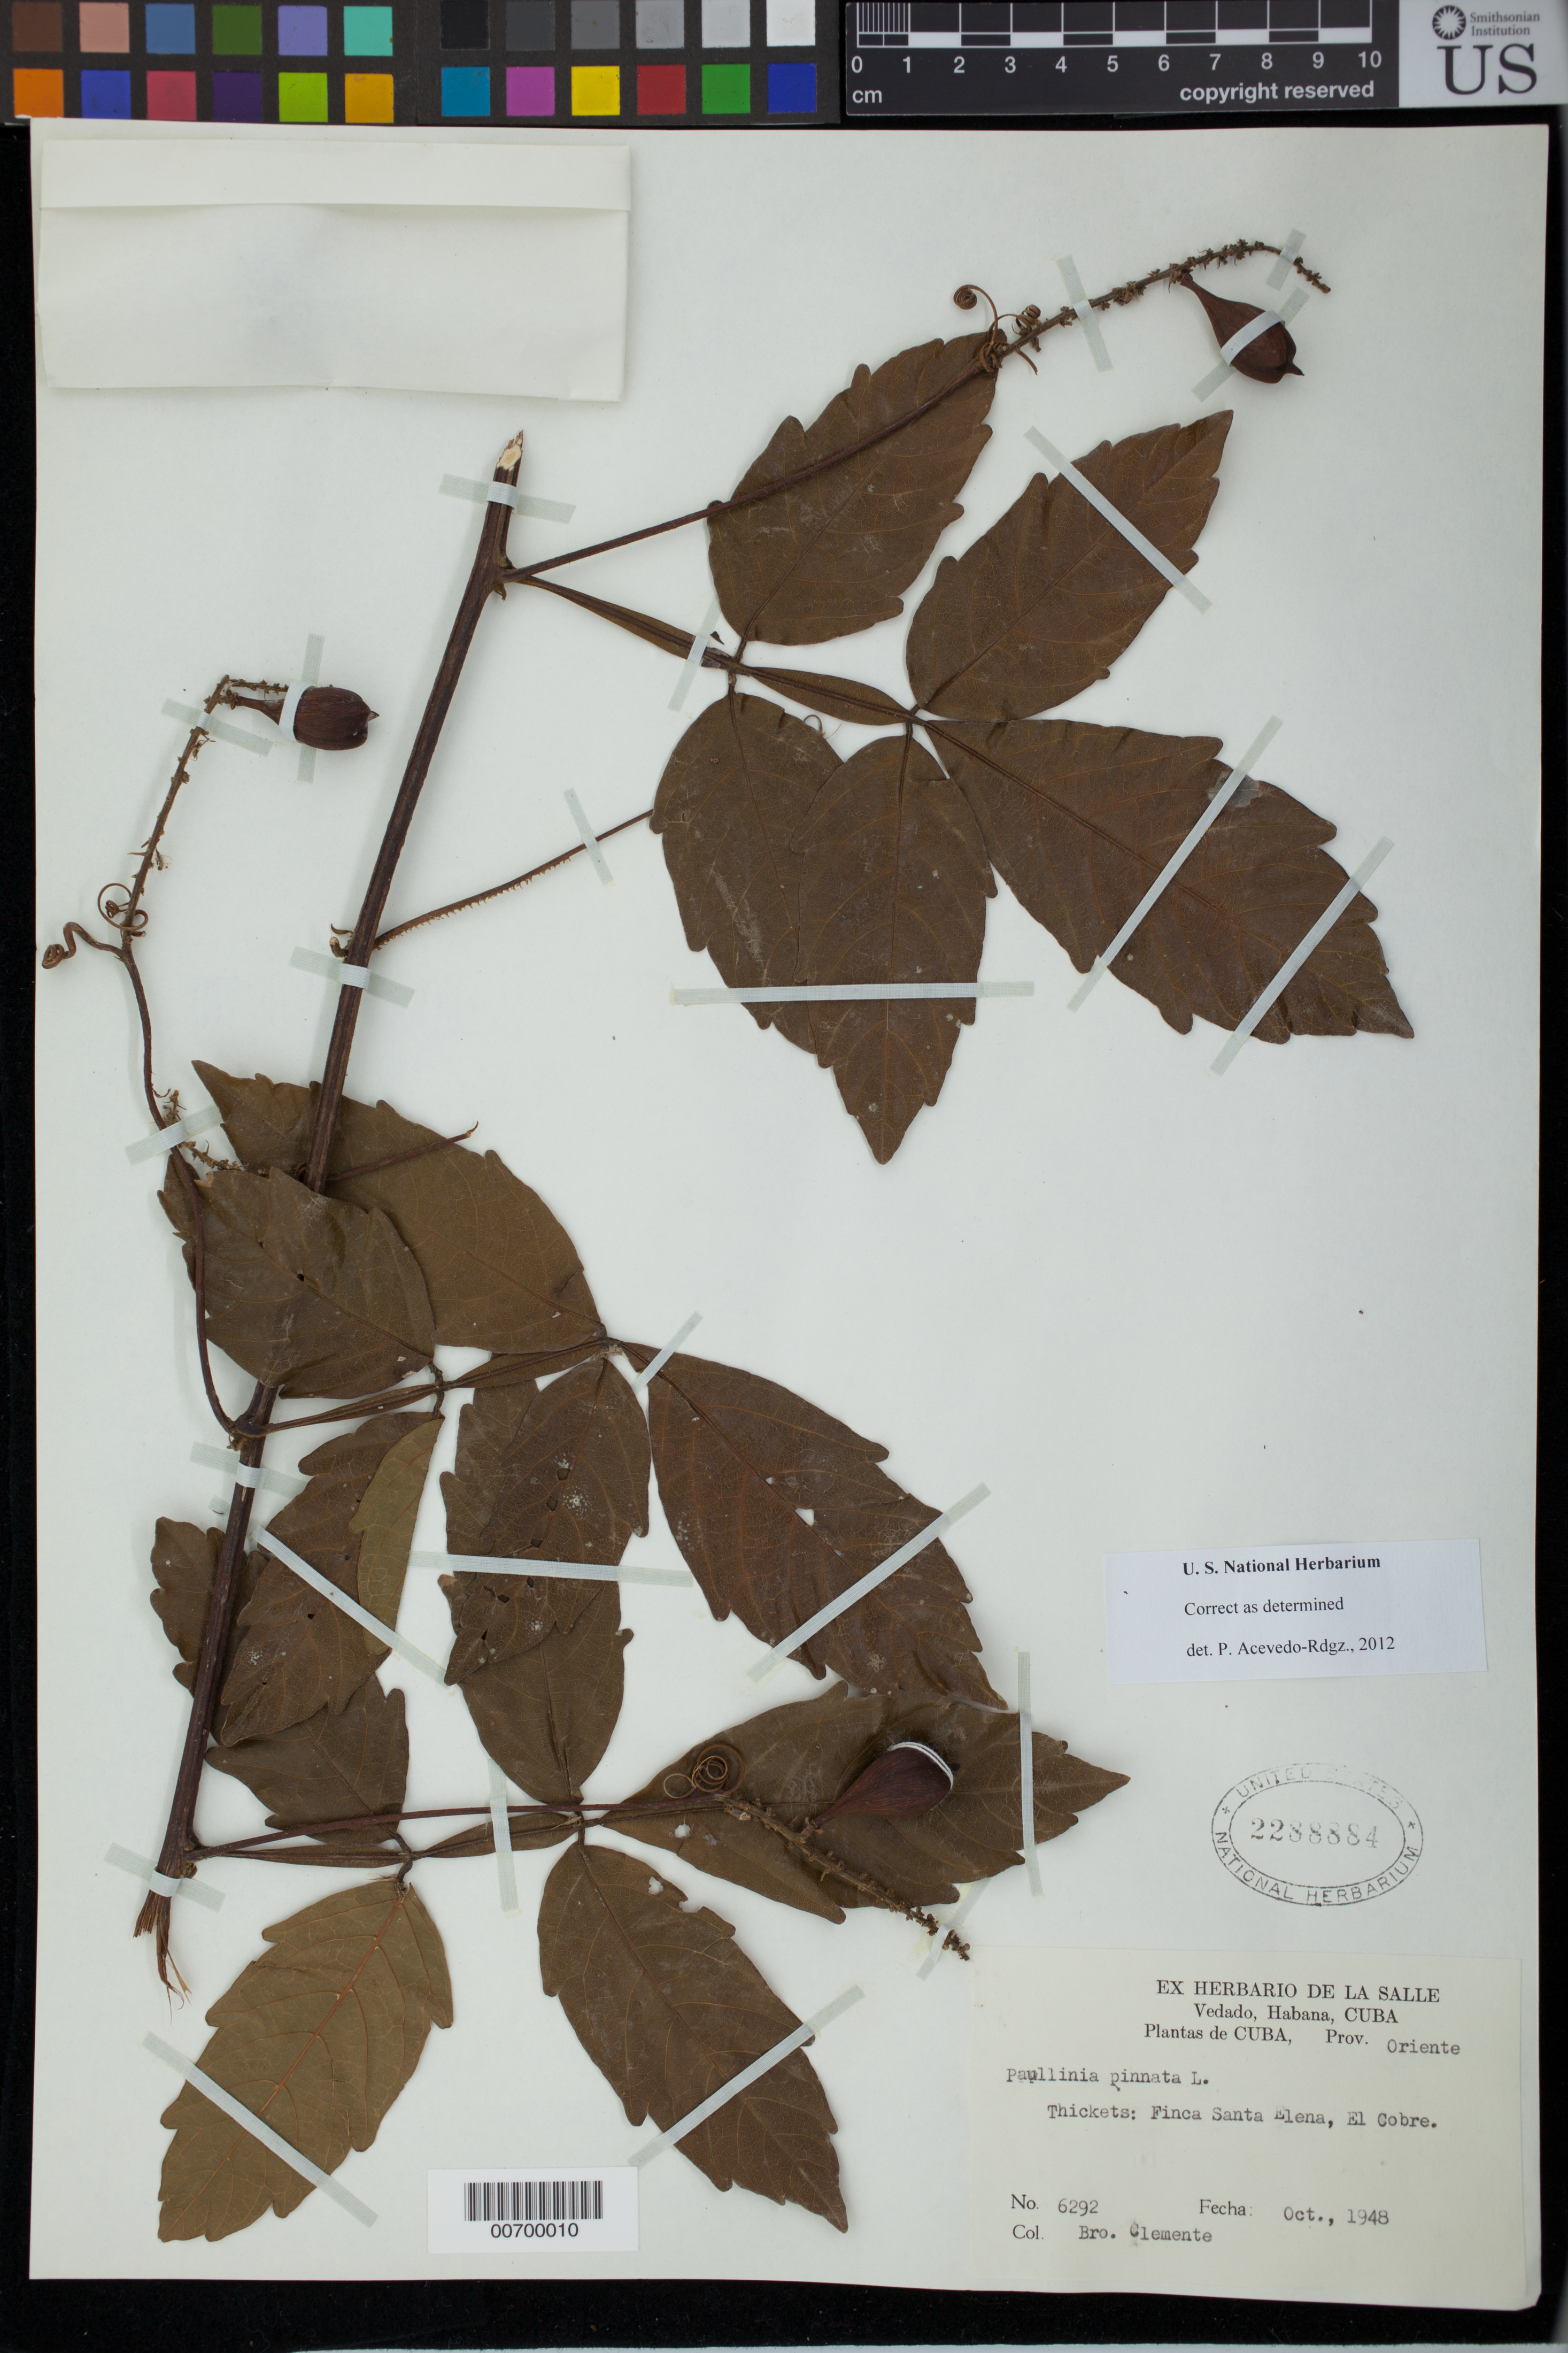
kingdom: Plantae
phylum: Tracheophyta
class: Magnoliopsida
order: Sapindales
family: Sapindaceae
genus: Paullinia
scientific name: Paullinia pinnata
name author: L.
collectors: Bro. Clemente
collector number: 6292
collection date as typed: Oct 1948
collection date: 1948-10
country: Cuba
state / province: Oriente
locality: Finca Santa Elena, El Cobre.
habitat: Thickets.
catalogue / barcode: US 2288884